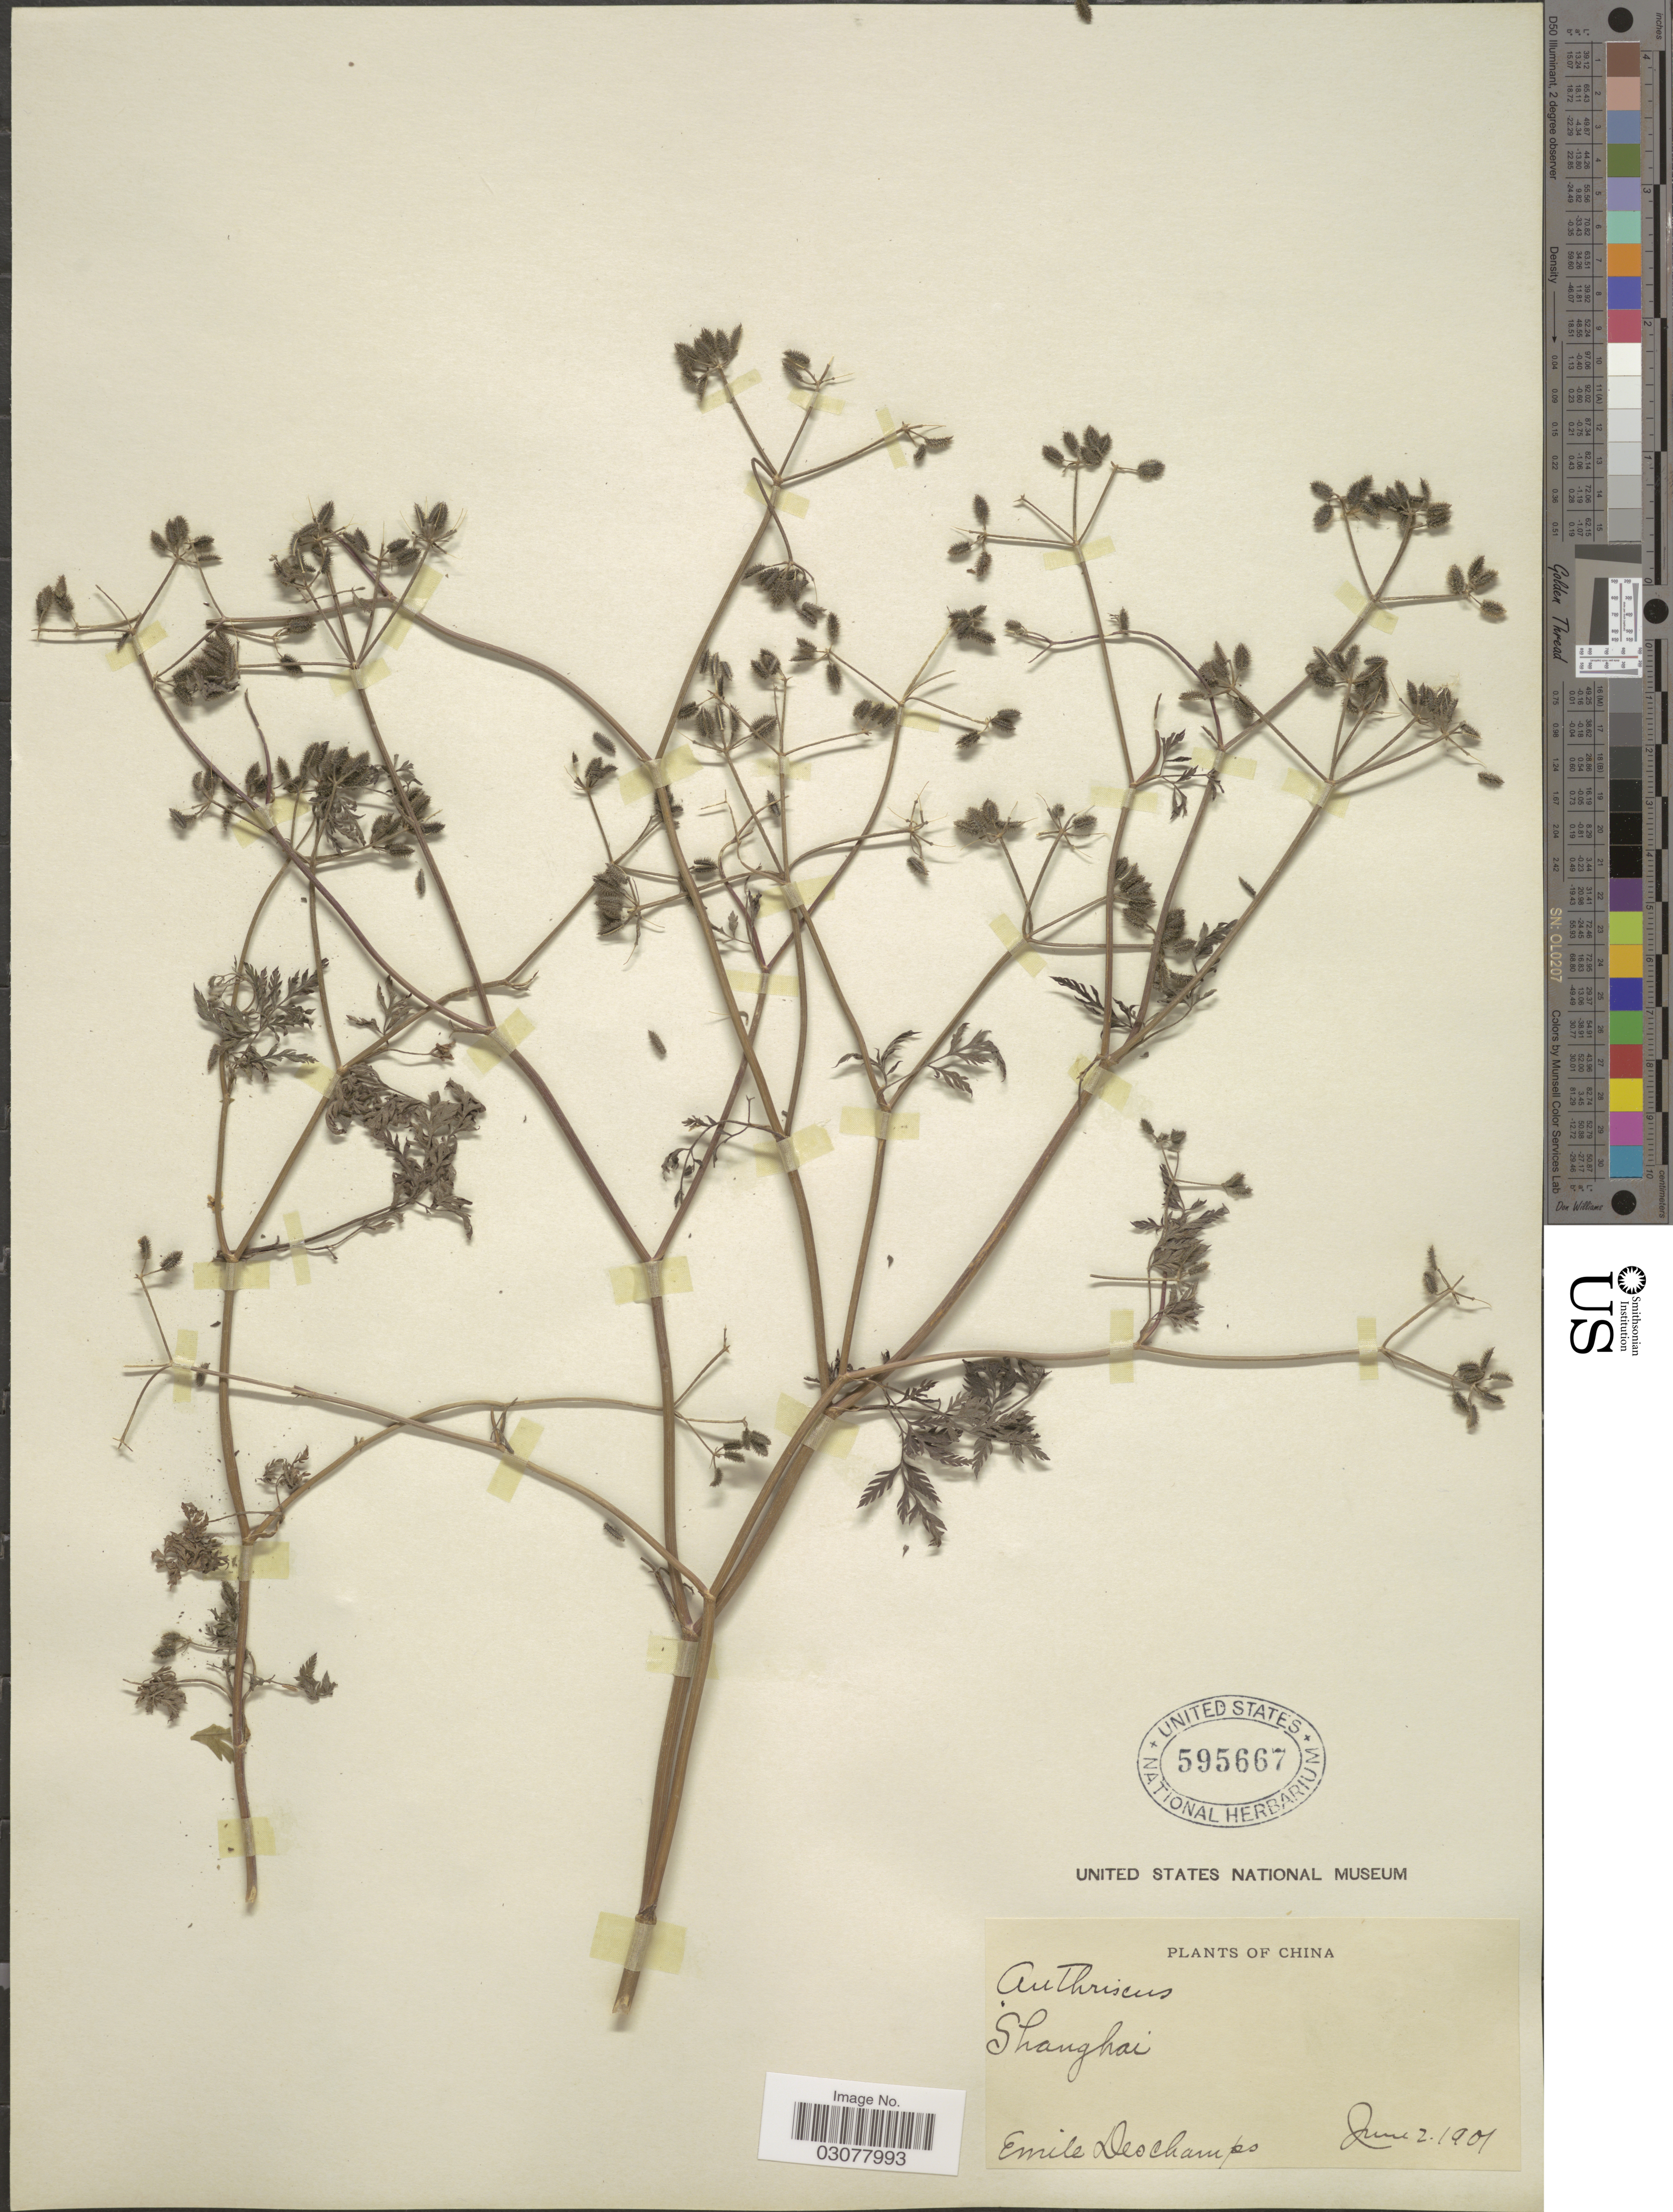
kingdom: Plantae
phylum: Tracheophyta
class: Magnoliopsida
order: Apiales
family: Apiaceae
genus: Anthriscus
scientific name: Anthriscus sp.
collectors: E. Deschamps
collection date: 1901-06-02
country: China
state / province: Shanghai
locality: Shanghai.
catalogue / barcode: US 595667